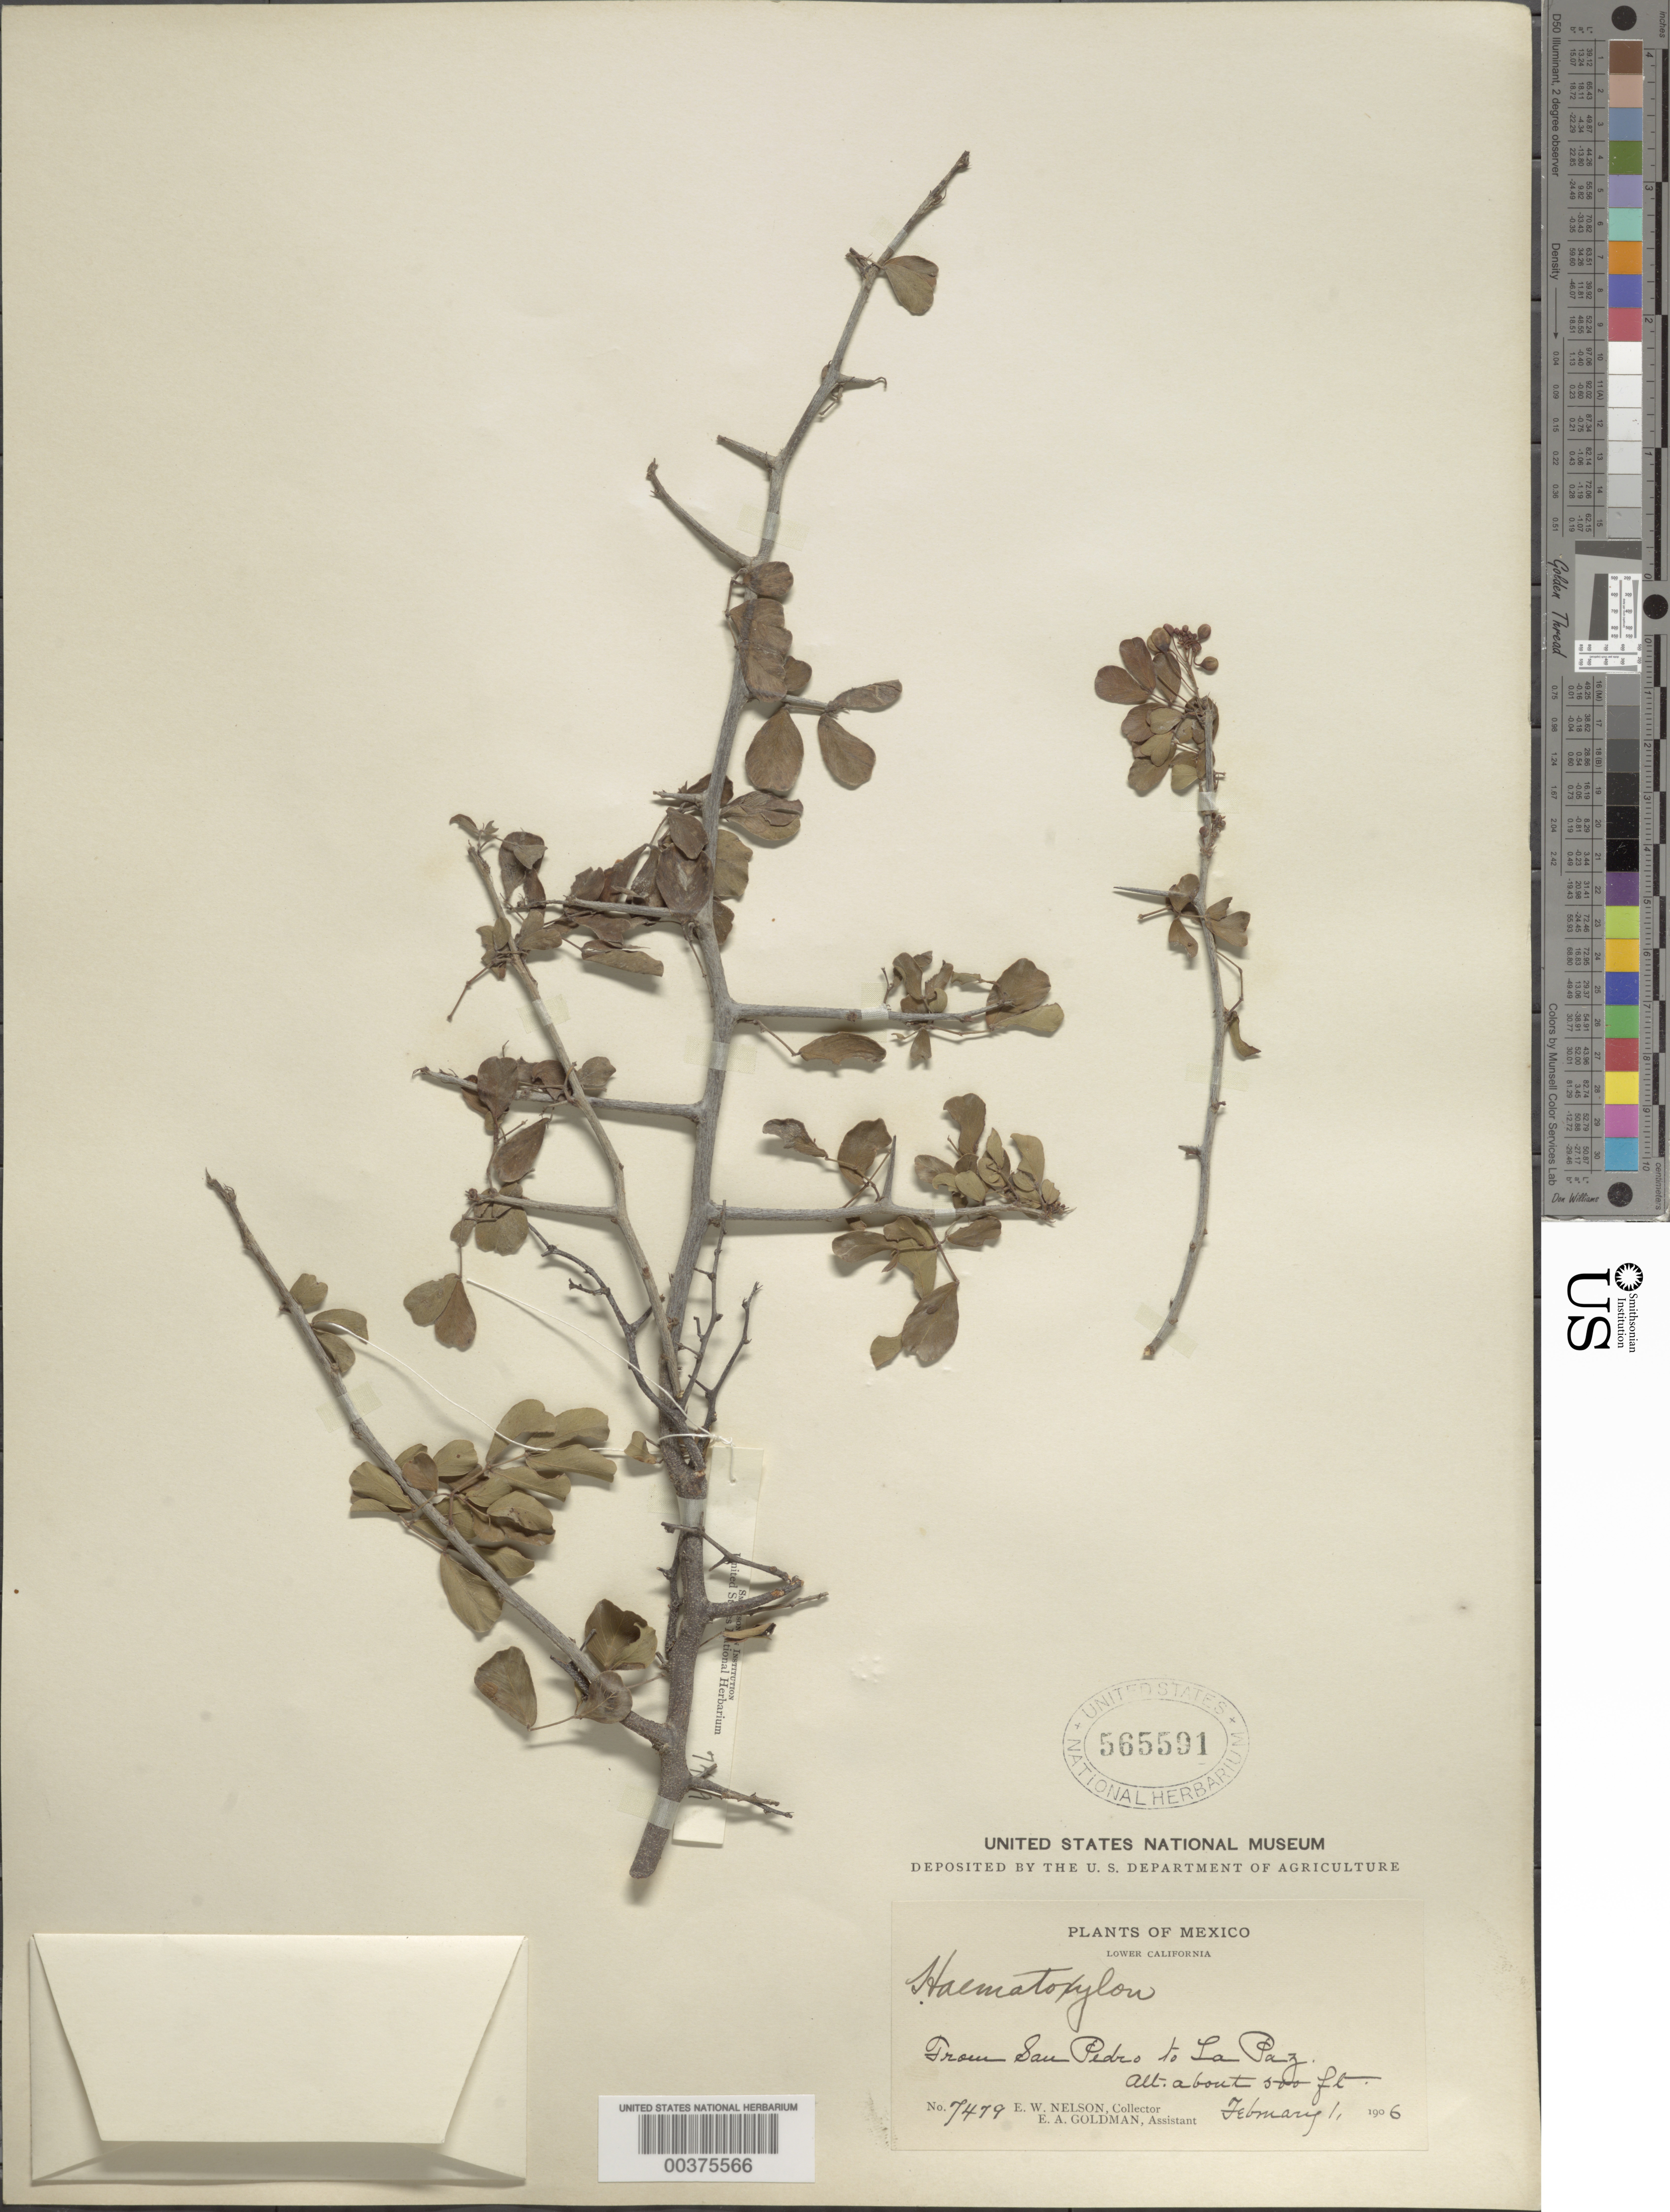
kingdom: Plantae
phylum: Tracheophyta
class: Magnoliopsida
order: Fabales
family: Fabaceae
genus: Haematoxylum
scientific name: Haematoxylum brasiletto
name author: H. Karst.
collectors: E. W. Nelson & E. A. Goldman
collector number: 7479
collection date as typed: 01 Feb 1906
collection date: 1906-02-01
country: Mexico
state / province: Baja California Sur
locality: From San Pedro to La Paz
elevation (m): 152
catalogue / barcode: US 565591